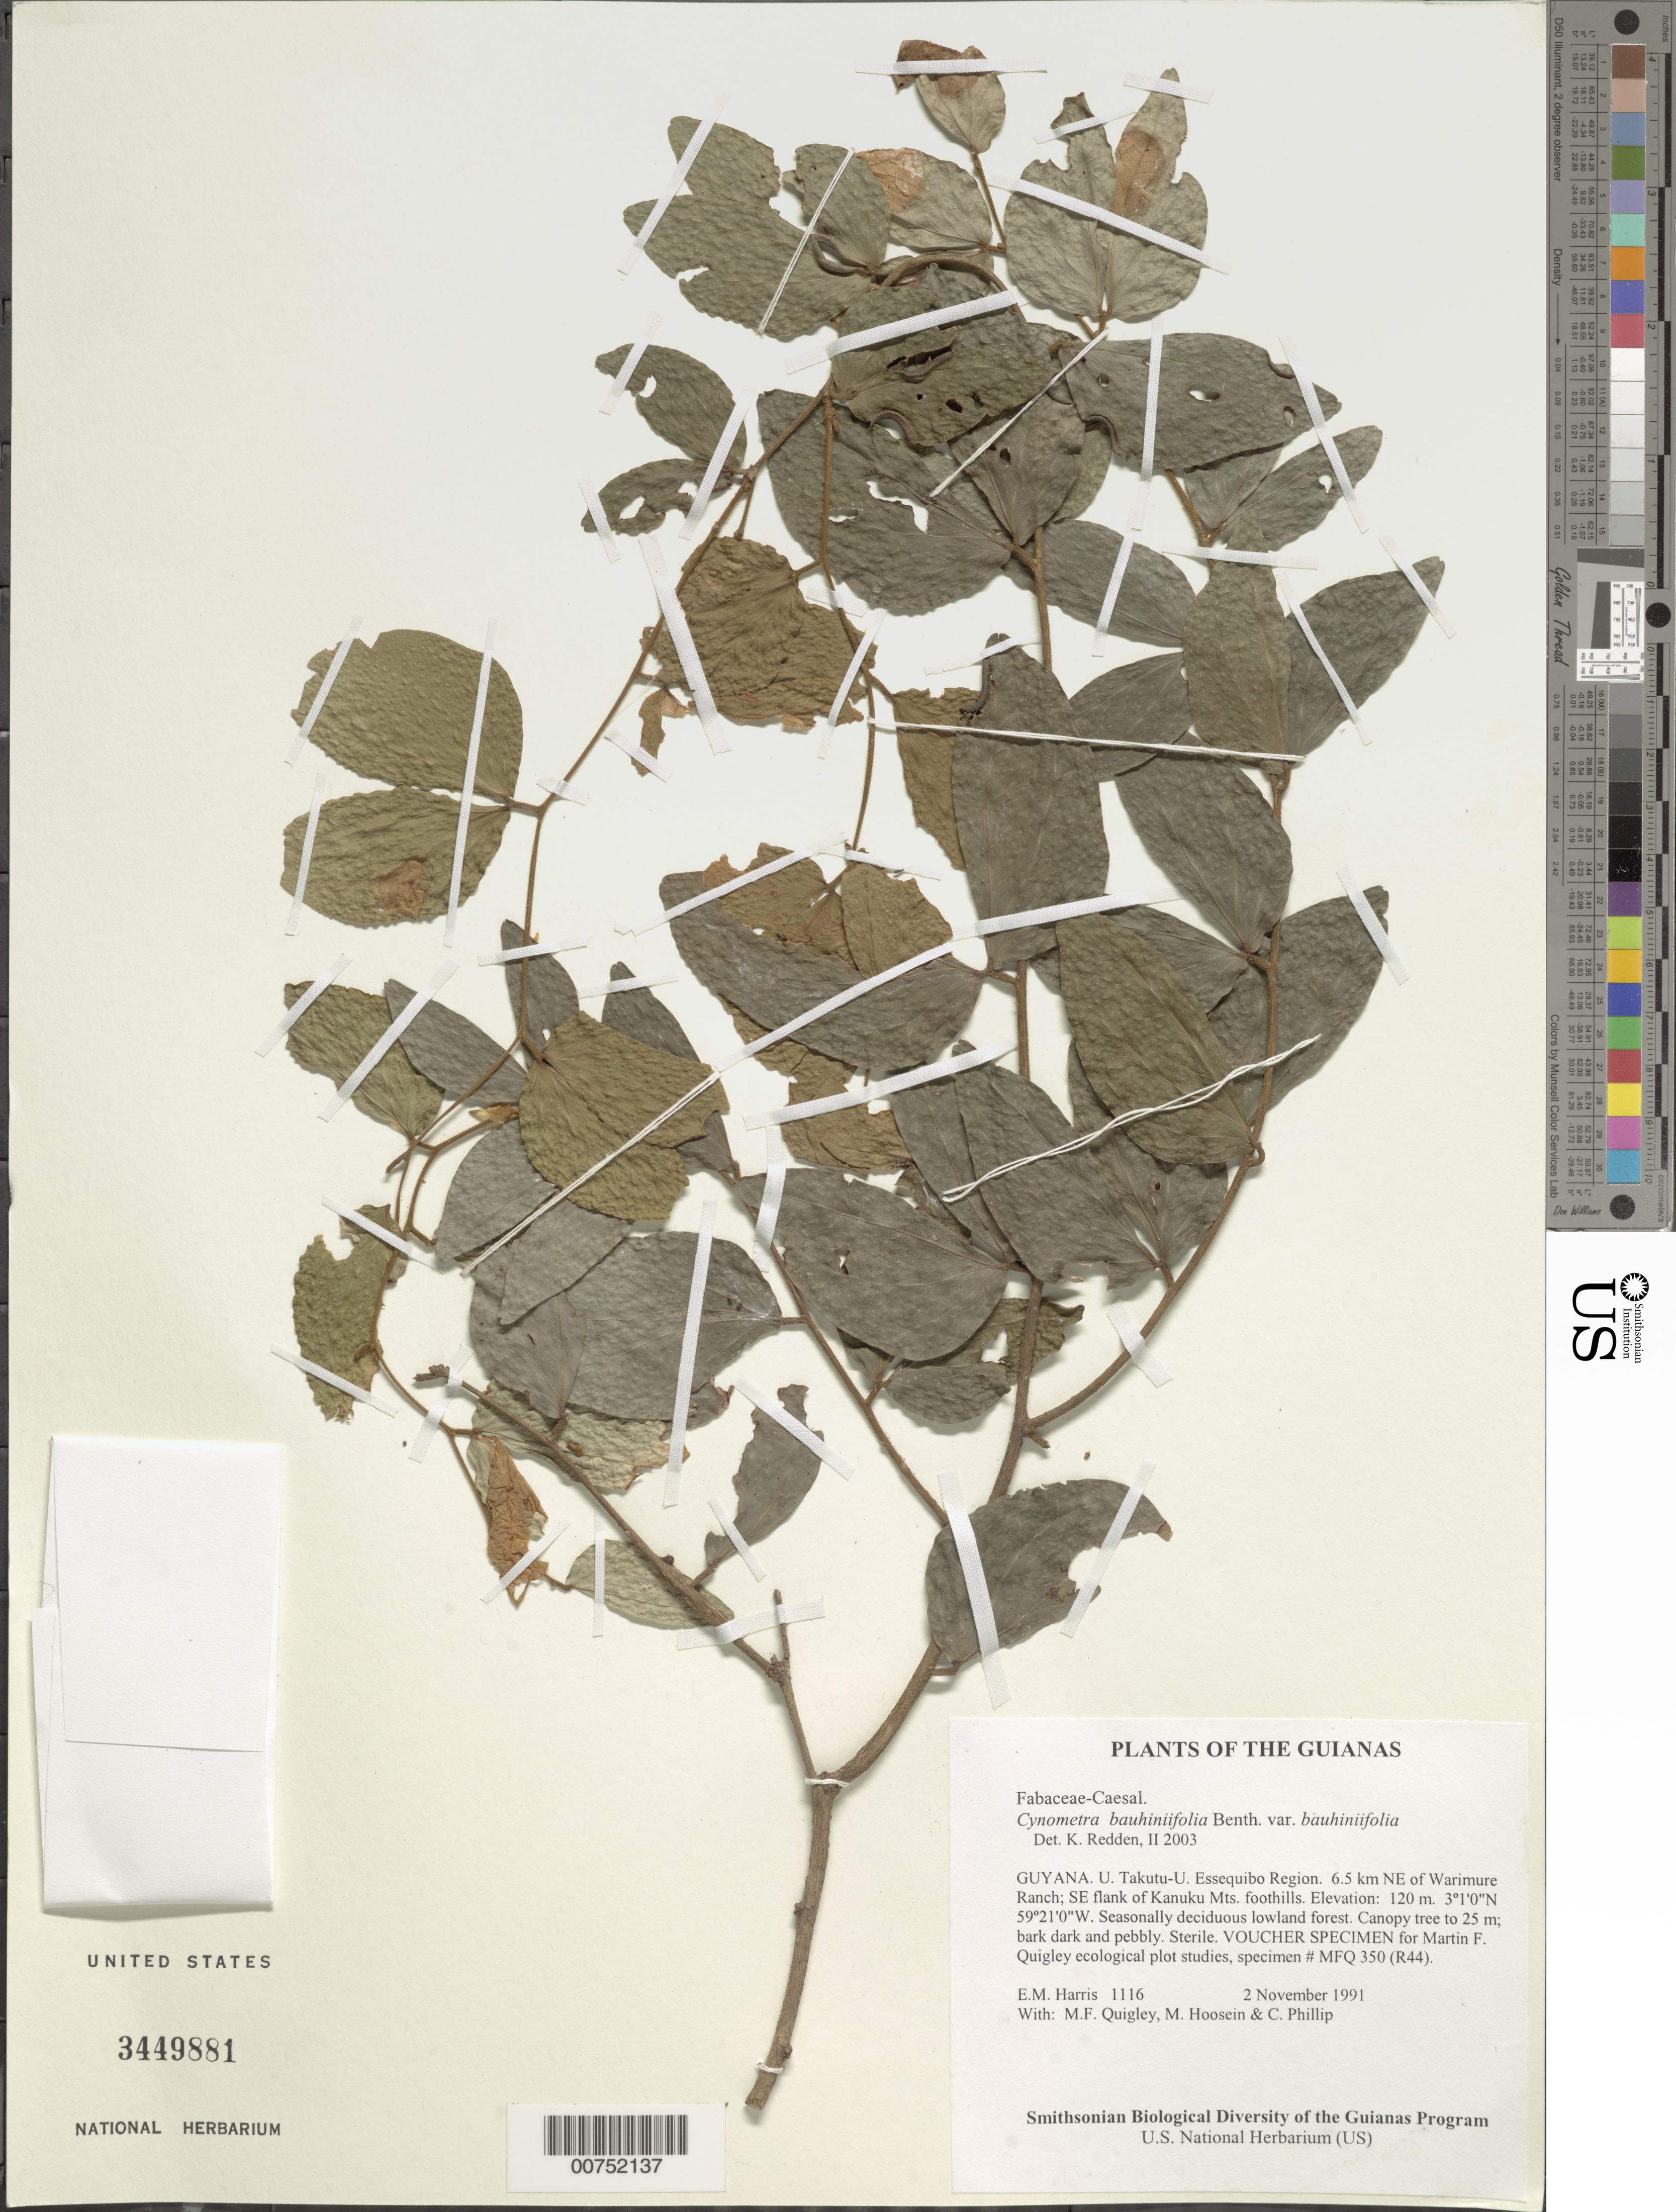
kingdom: Plantae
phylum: Tracheophyta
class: Magnoliopsida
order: Fabales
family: Fabaceae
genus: Cynometra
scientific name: Cynometra bauhiniifolia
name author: Benth.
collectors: E. M. Harris, M. Quigley, M. Hossein & C. Phillip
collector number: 1116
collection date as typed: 2 November 1991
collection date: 1991-11-02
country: Guyana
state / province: U. Takutu-U. Essequibo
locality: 6.5 km NE of Warimure Ranch; SE flank of Kanuku Mts. foothills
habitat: Seasonally deciduous lowland forest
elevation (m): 120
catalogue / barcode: US 3449881